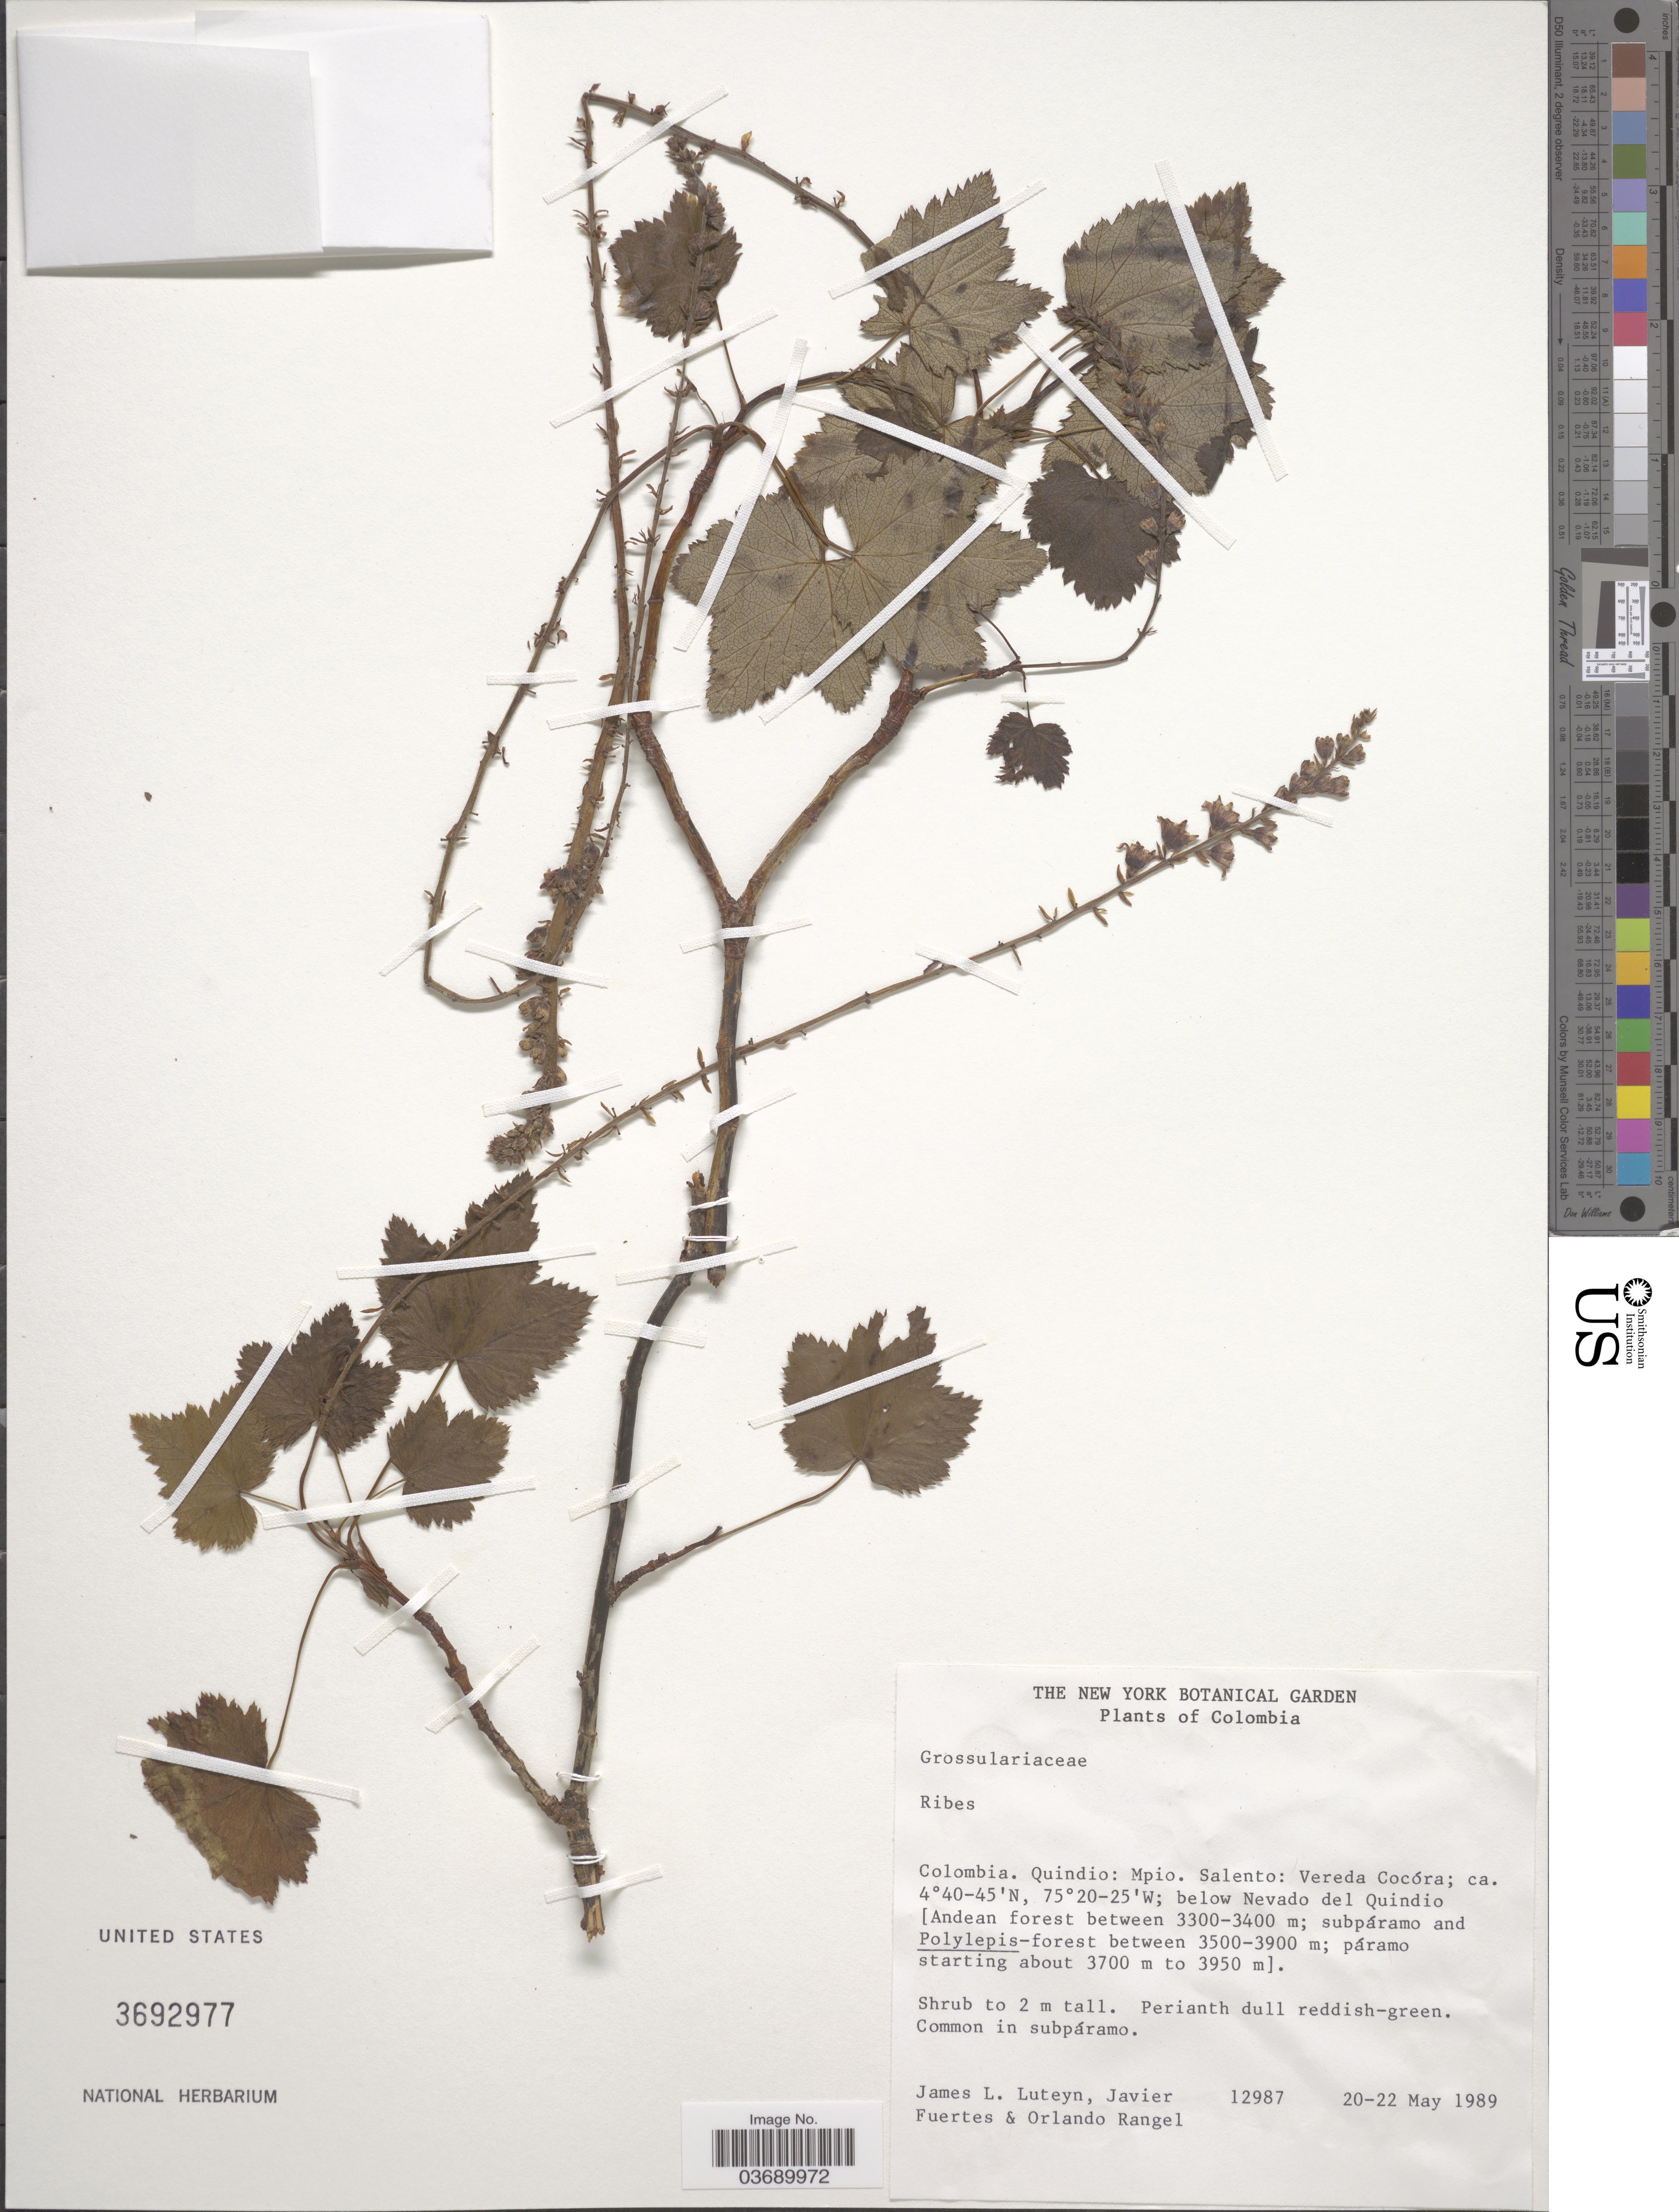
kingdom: Plantae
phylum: Tracheophyta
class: Magnoliopsida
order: Saxifragales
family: Grossulariaceae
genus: Ribes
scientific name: Ribes sp.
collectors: J. L. Luteyn, J. Fuertes & O. Rangel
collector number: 12987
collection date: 1989-05-20/1989-05-22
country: Colombia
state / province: Quindío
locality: Mpio. Salento: Vereda Cocóra; below Nevado del Quindio [Andean forest].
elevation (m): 3300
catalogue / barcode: US 3692977